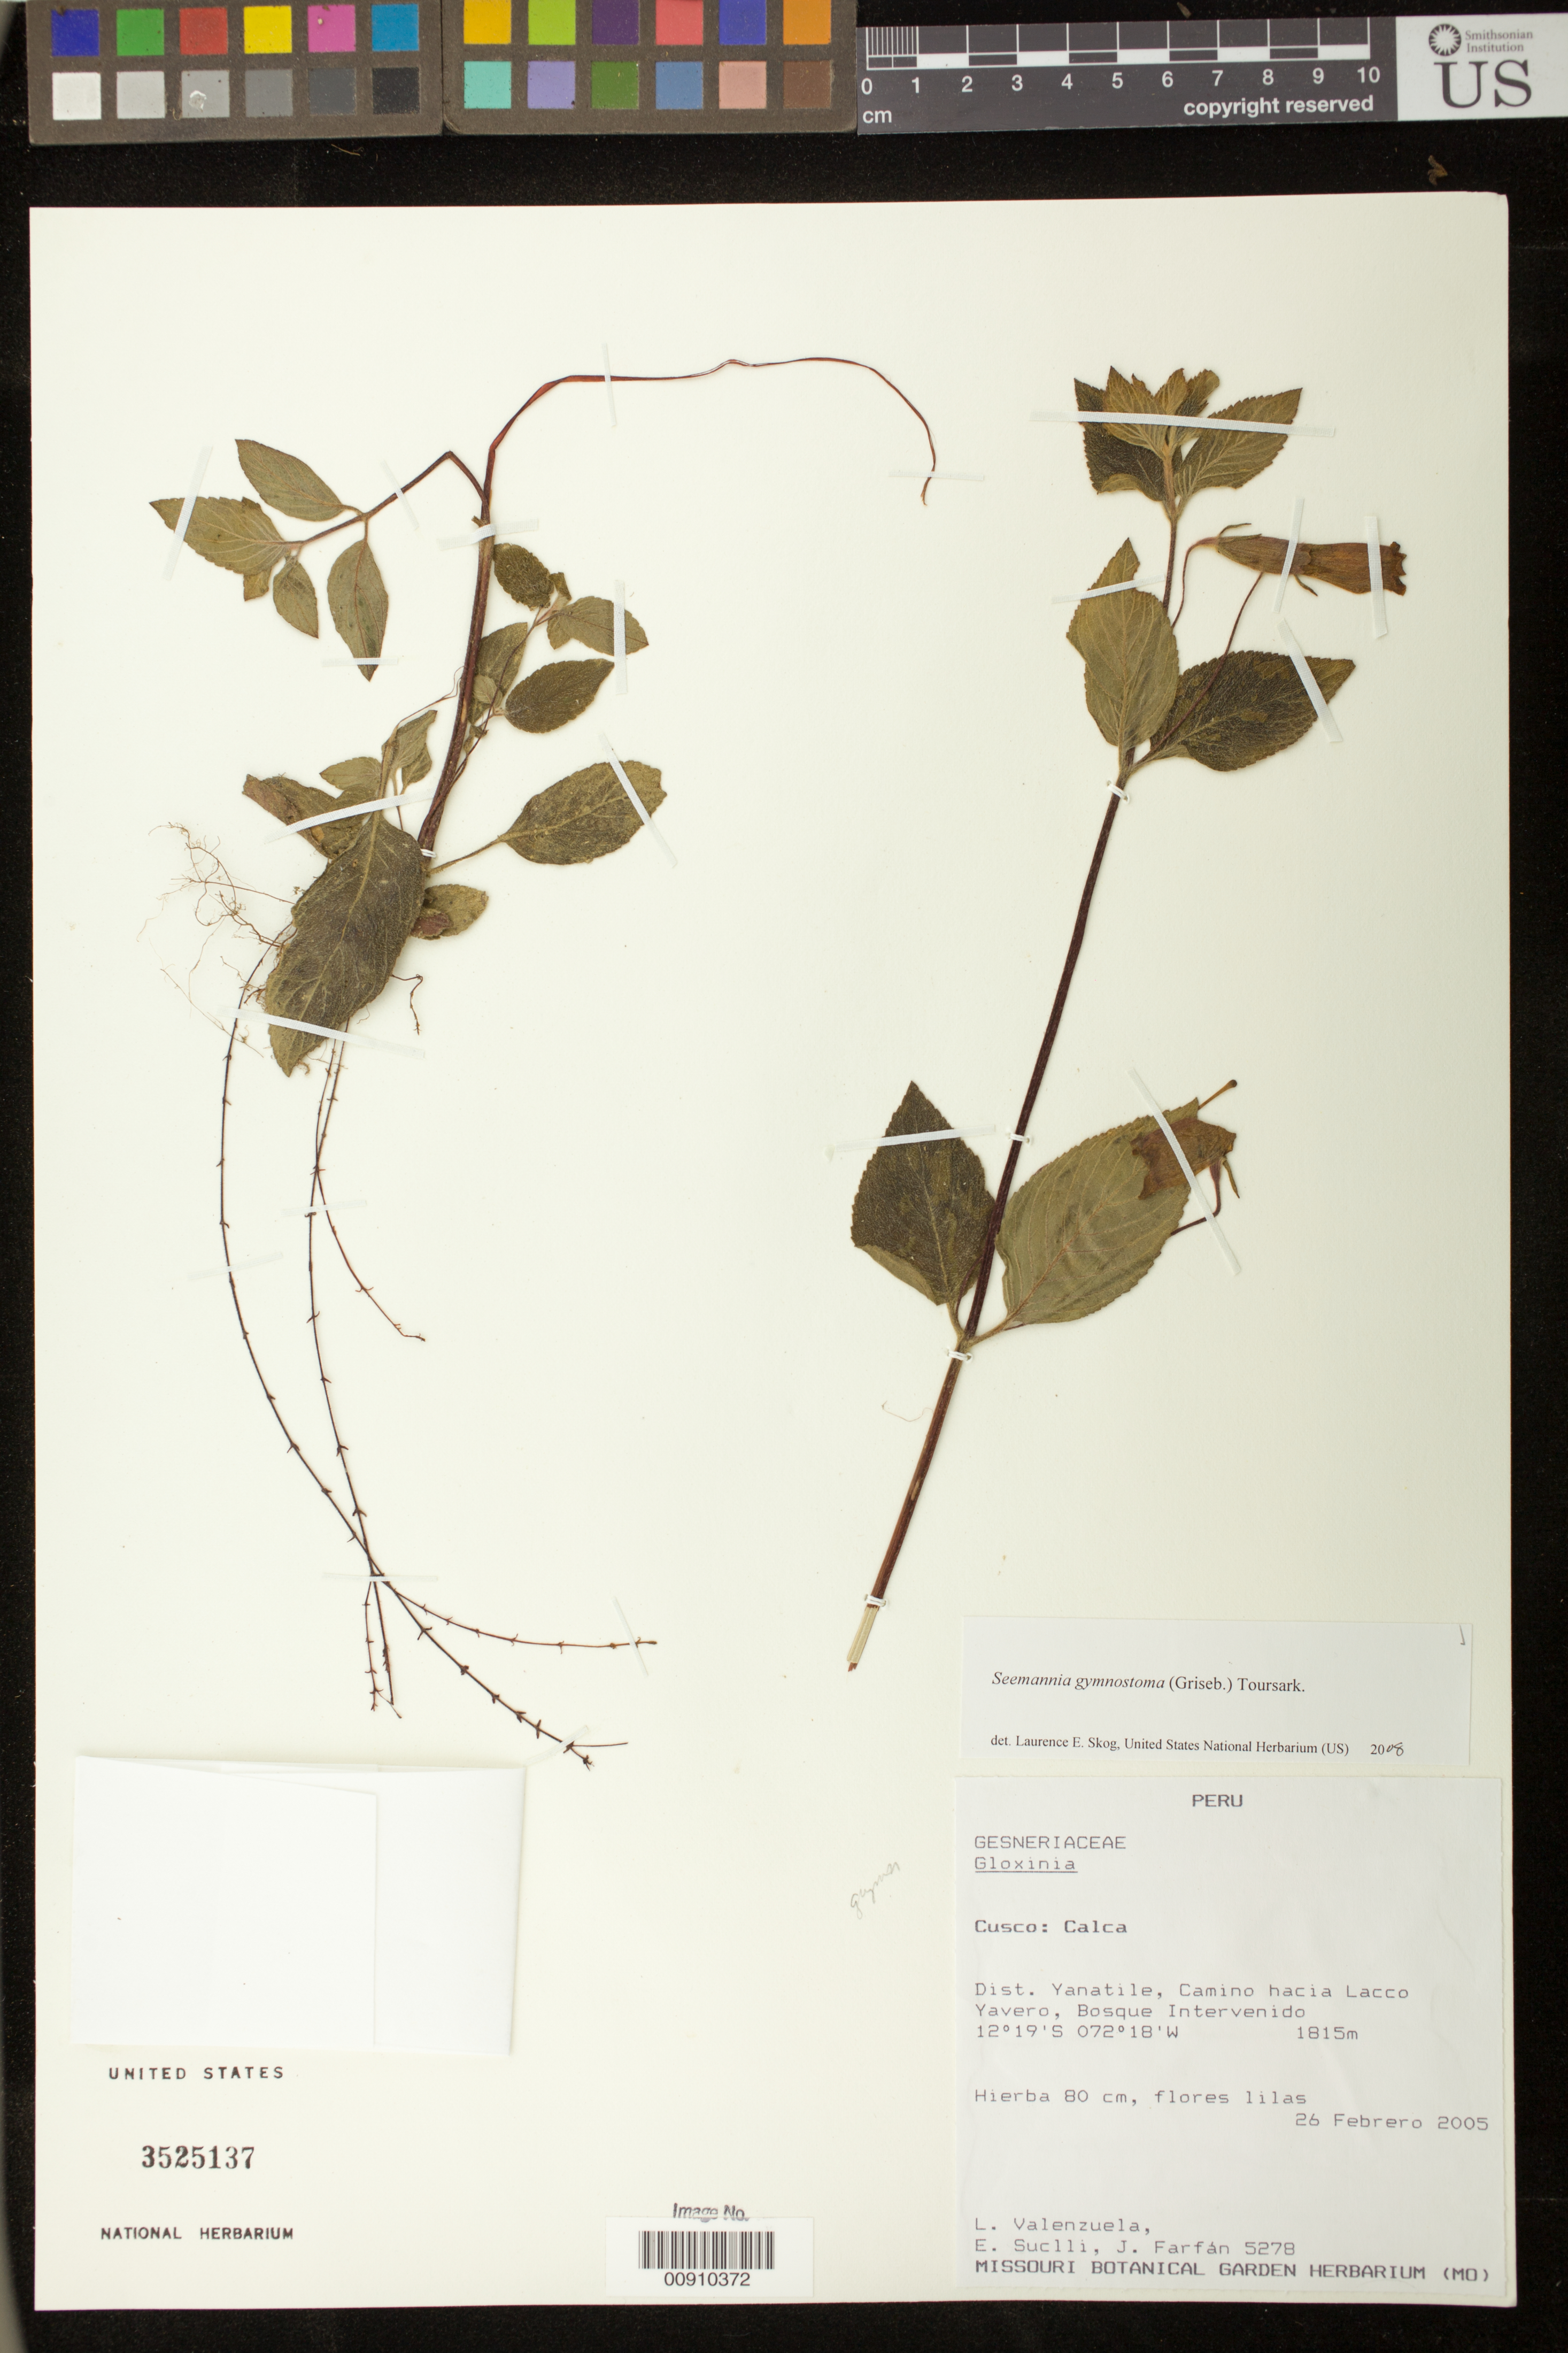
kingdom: Plantae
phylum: Tracheophyta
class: Magnoliopsida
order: Lamiales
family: Gesneriaceae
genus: Seemannia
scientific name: Seemannia gymnostoma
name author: (Griseb.) Toursark.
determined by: Skog, Laurence E.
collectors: L. Valenzuela, E. Suclli & J. Farfán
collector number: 5278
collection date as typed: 26 Feb 2005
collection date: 2005-02-26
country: Peru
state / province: Cusco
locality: Cusco: Calca. Dit. Yanatile, Camino hacia Lacco Yavero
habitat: Bosque intervenido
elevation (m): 1815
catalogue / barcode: US 3525137